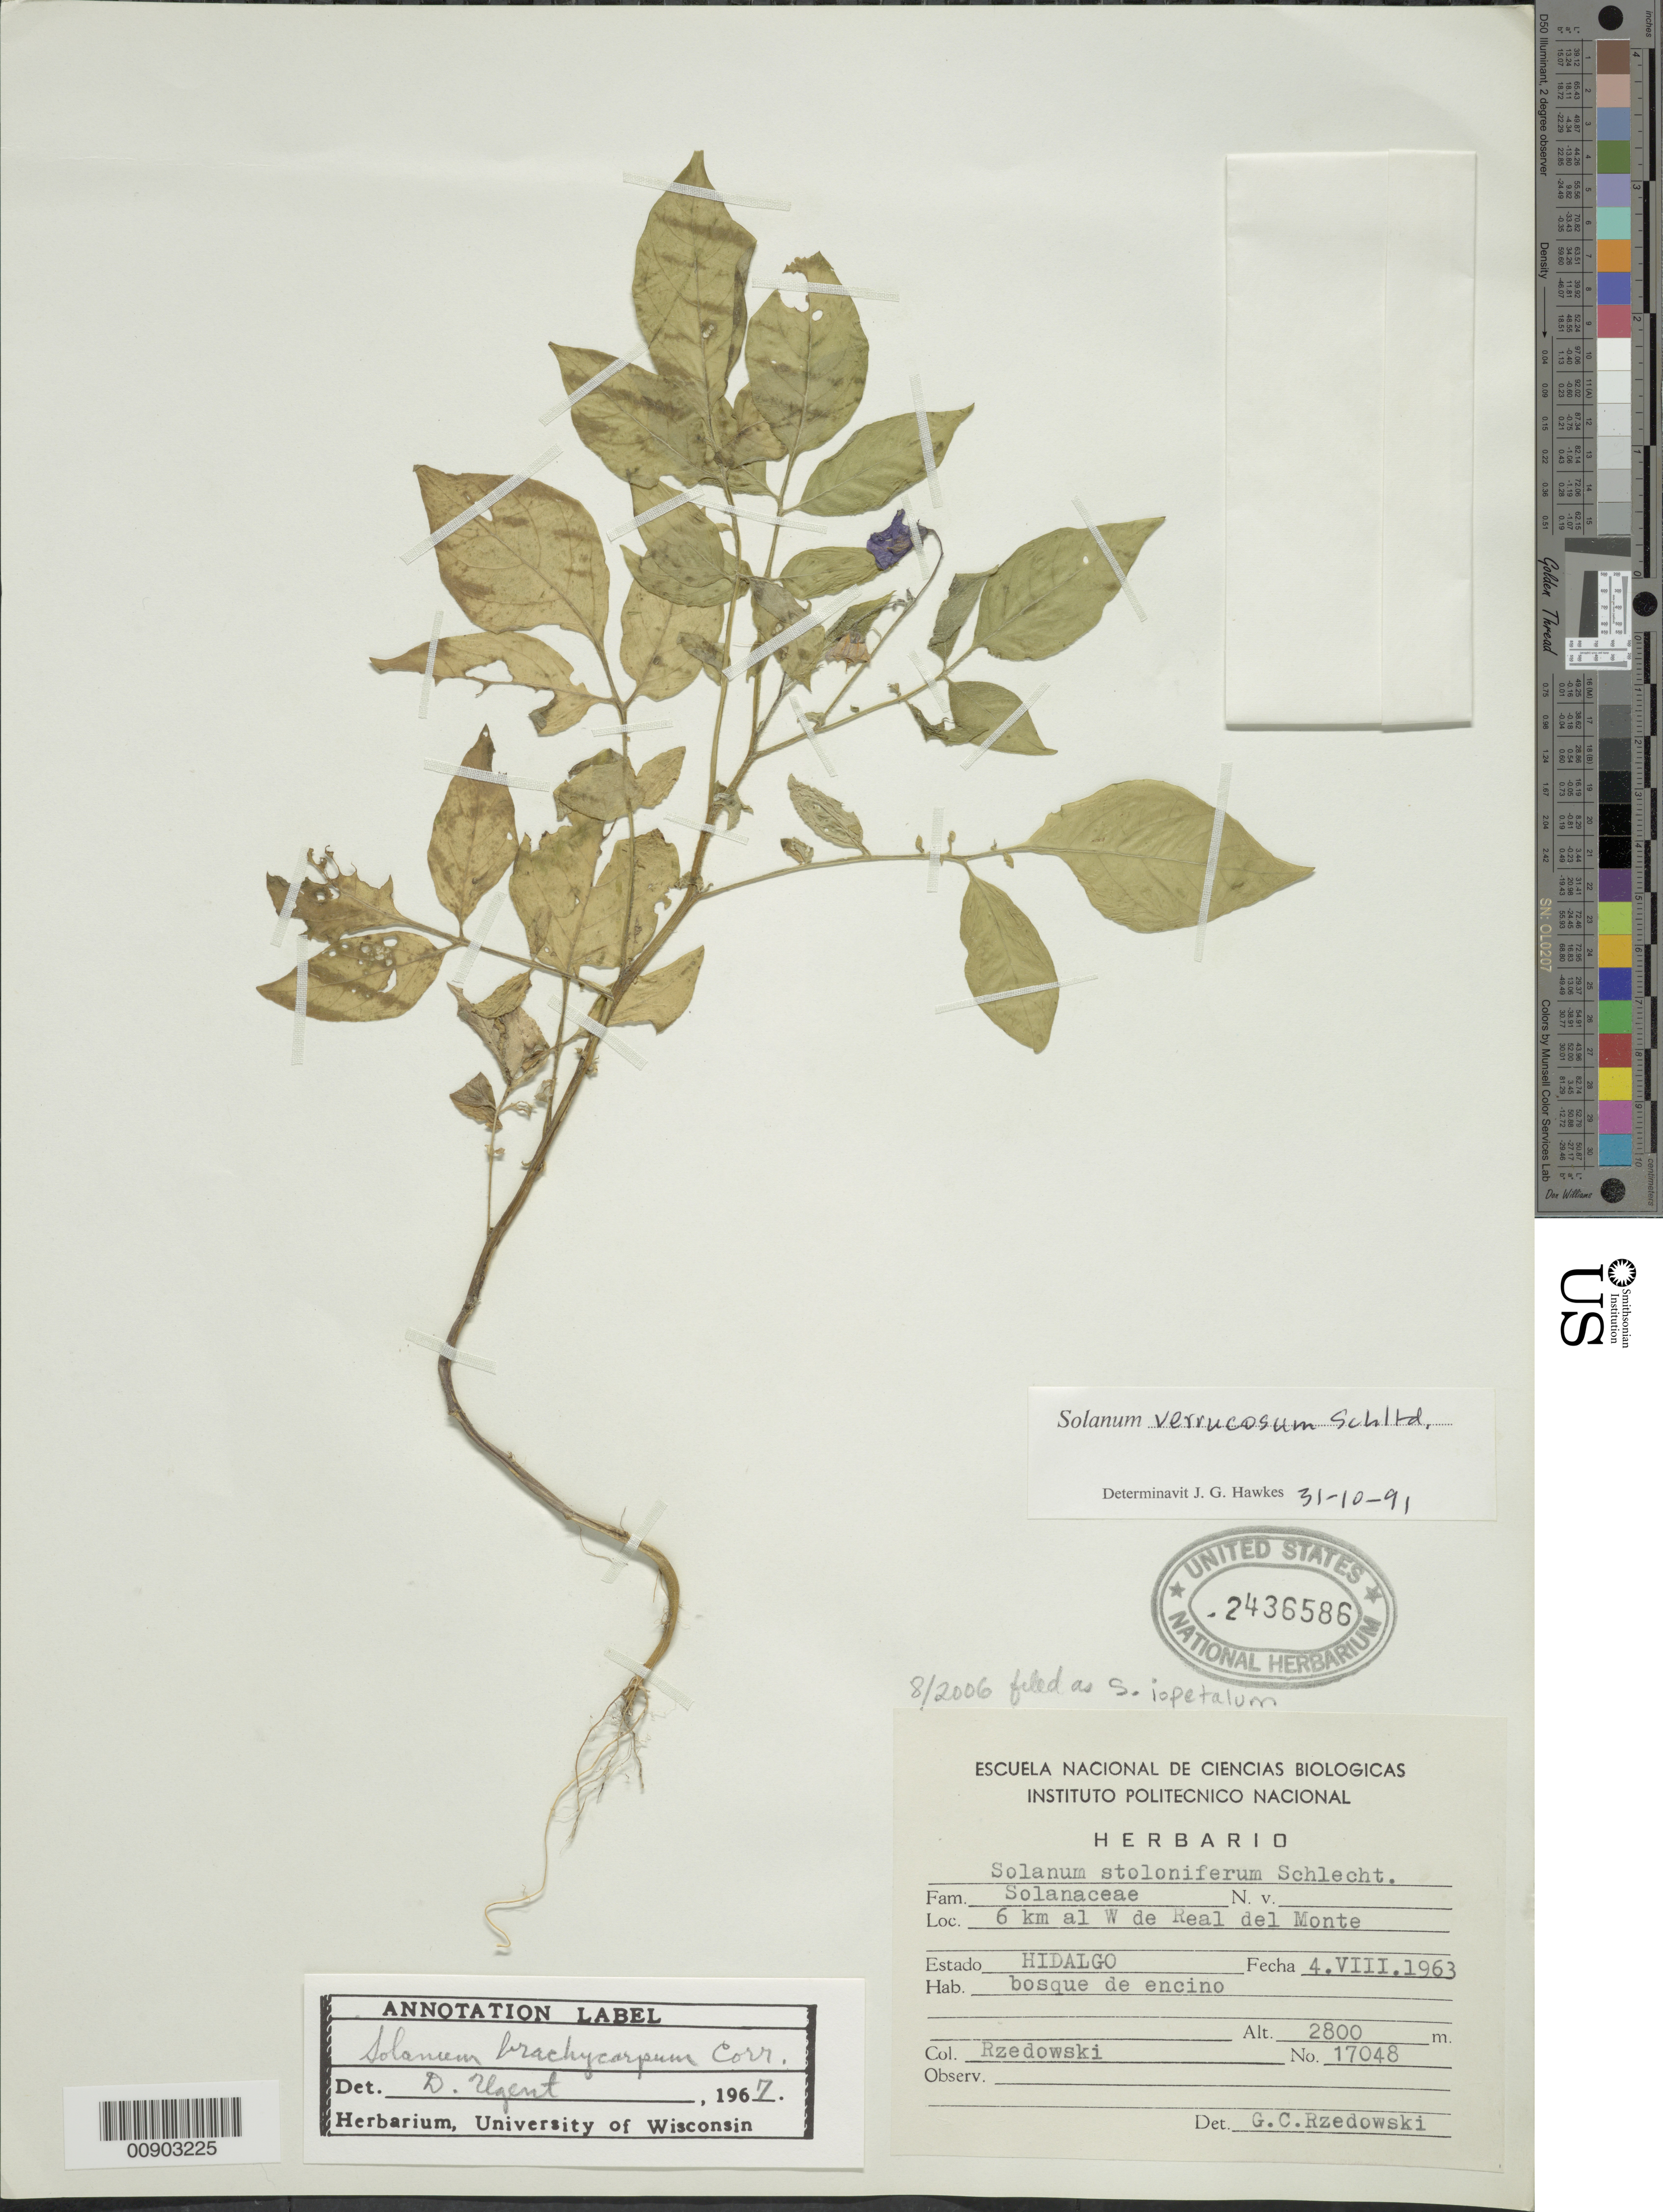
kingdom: Plantae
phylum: Tracheophyta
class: Magnoliopsida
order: Solanales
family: Solanaceae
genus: Solanum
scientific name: Solanum iopetalum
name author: (Bitter) Hawkes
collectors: J. Rzedowski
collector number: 17048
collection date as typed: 04 Aug 1963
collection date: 1963-08-04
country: Mexico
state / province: Hidalgo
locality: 6 km. al W de Real del Monte, Hidalgo.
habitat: Bosque de encino.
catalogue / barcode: US 2436586